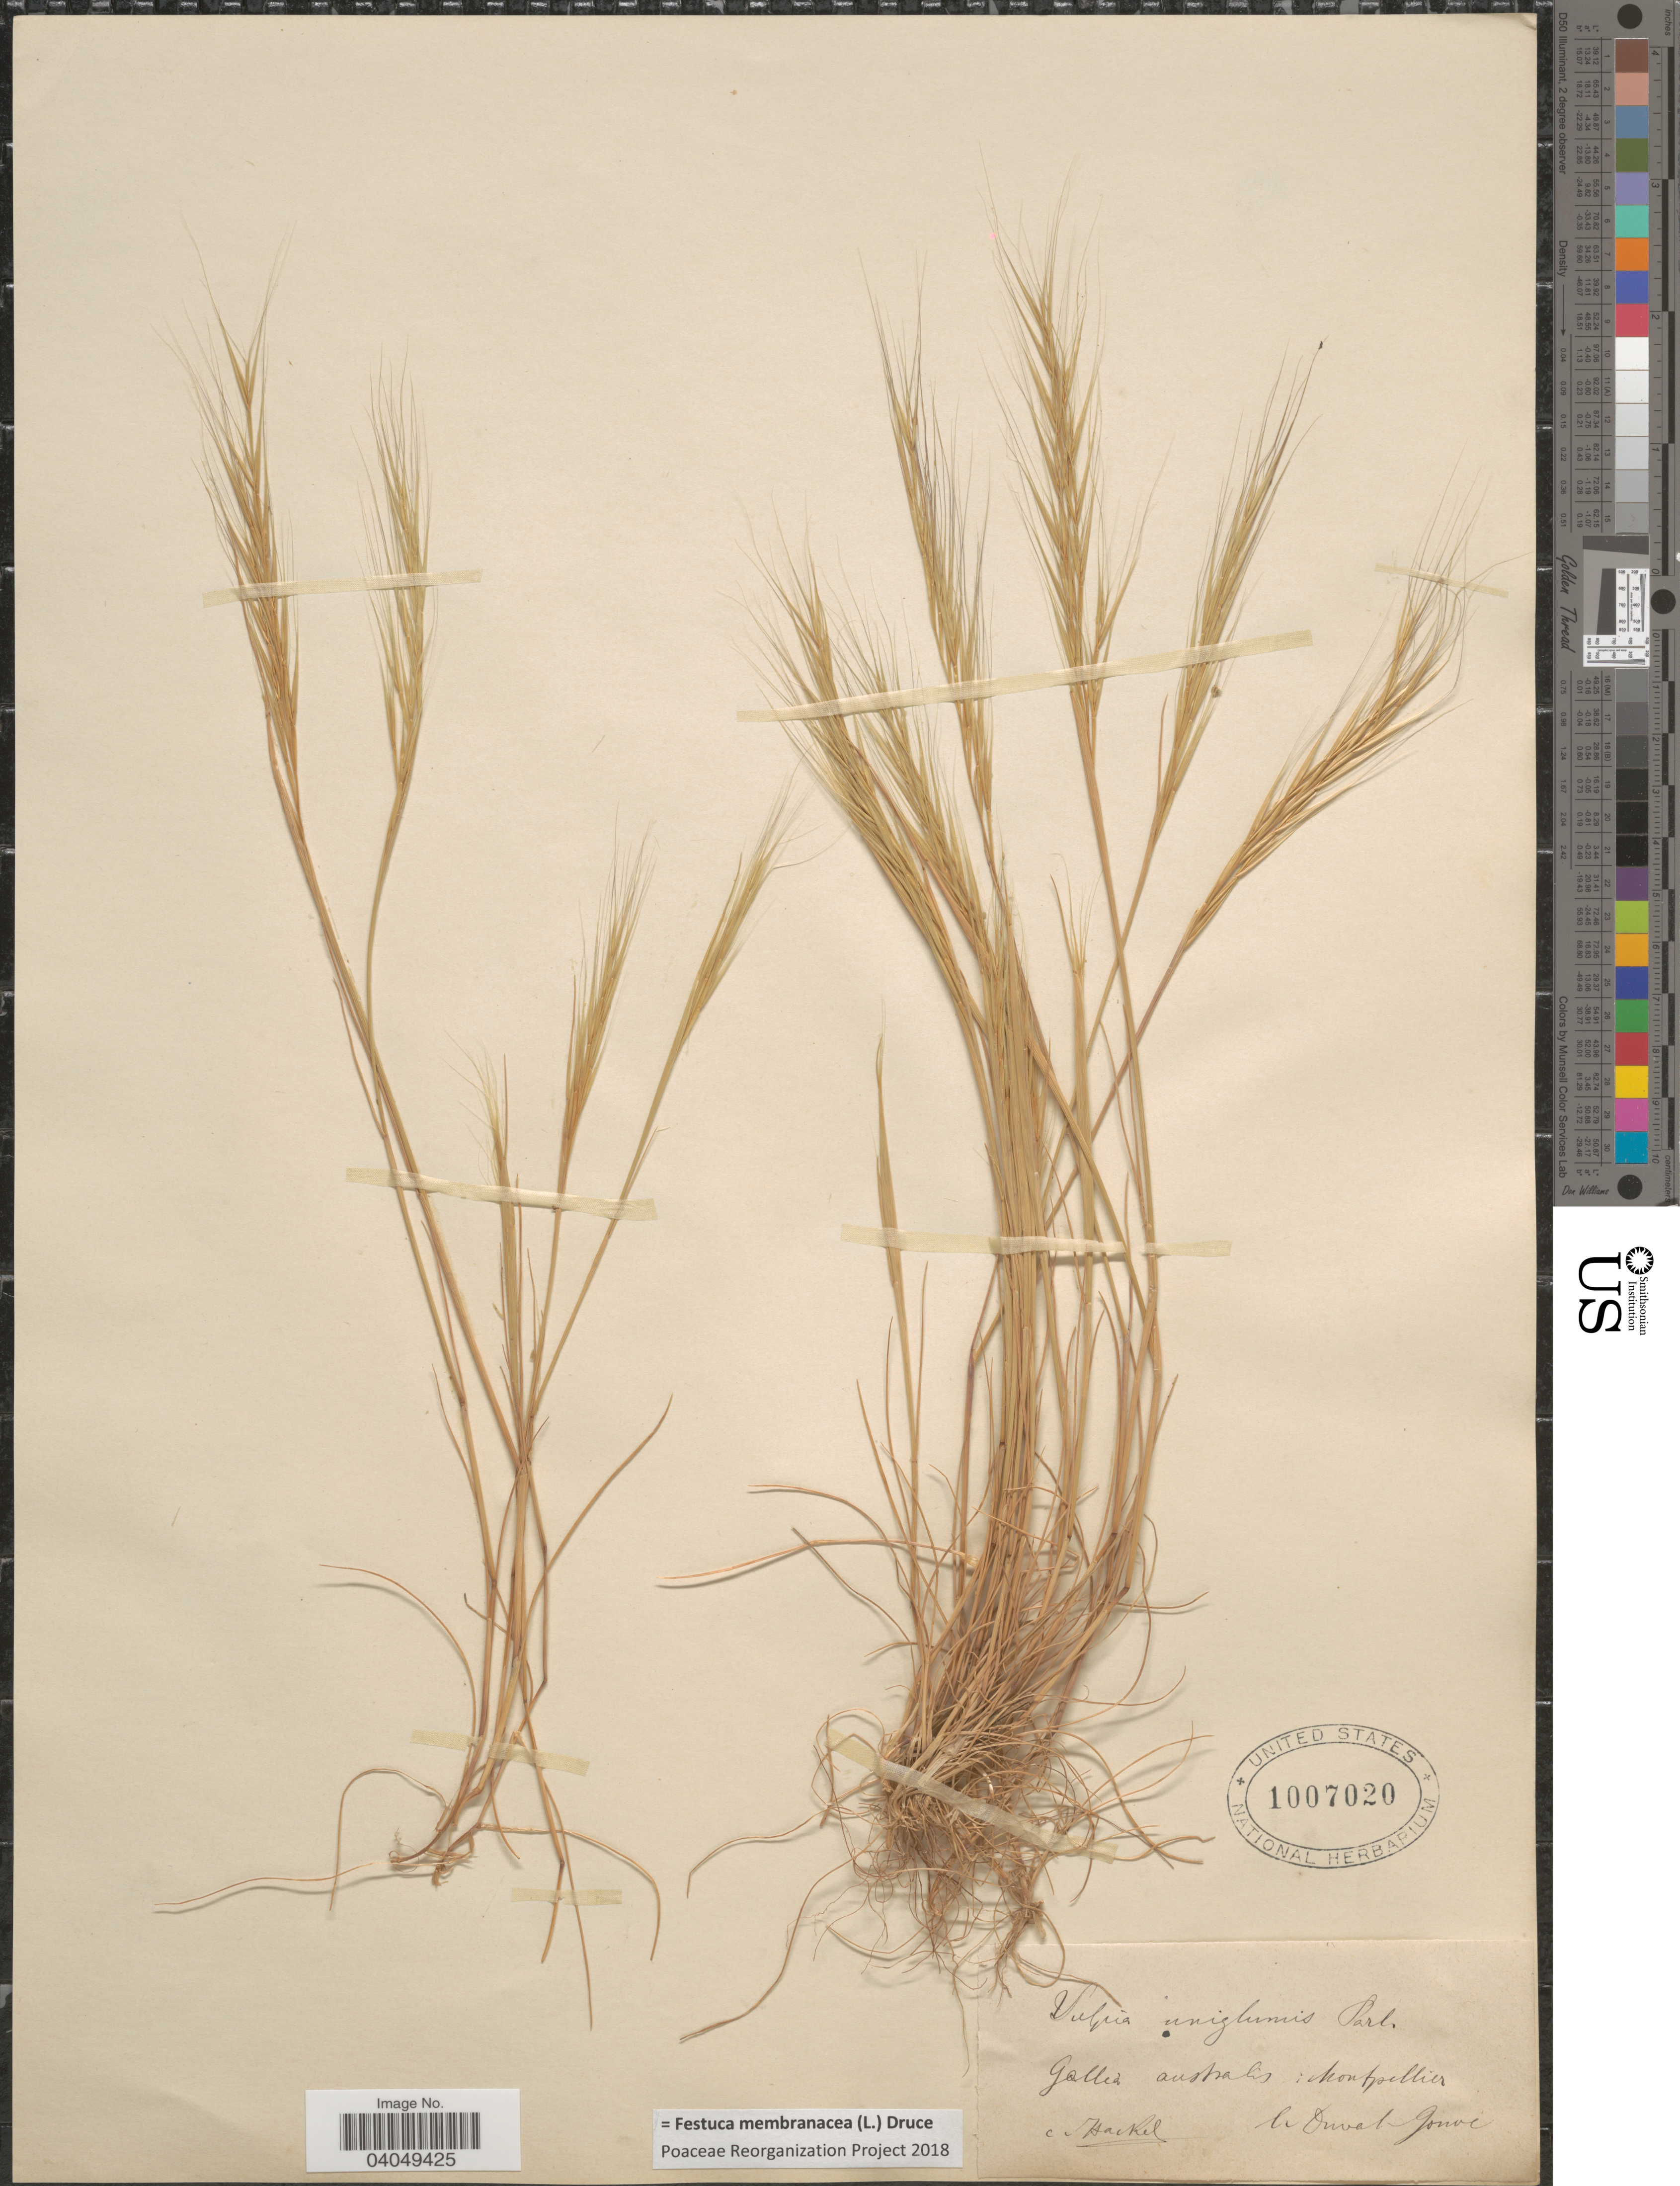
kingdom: Plantae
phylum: Tracheophyta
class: Liliopsida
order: Poales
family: Poaceae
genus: Festuca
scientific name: Festuca membranacea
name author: Kit.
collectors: Duval-Jouve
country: France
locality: Gallia australis: Montpellier.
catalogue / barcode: US 1007020